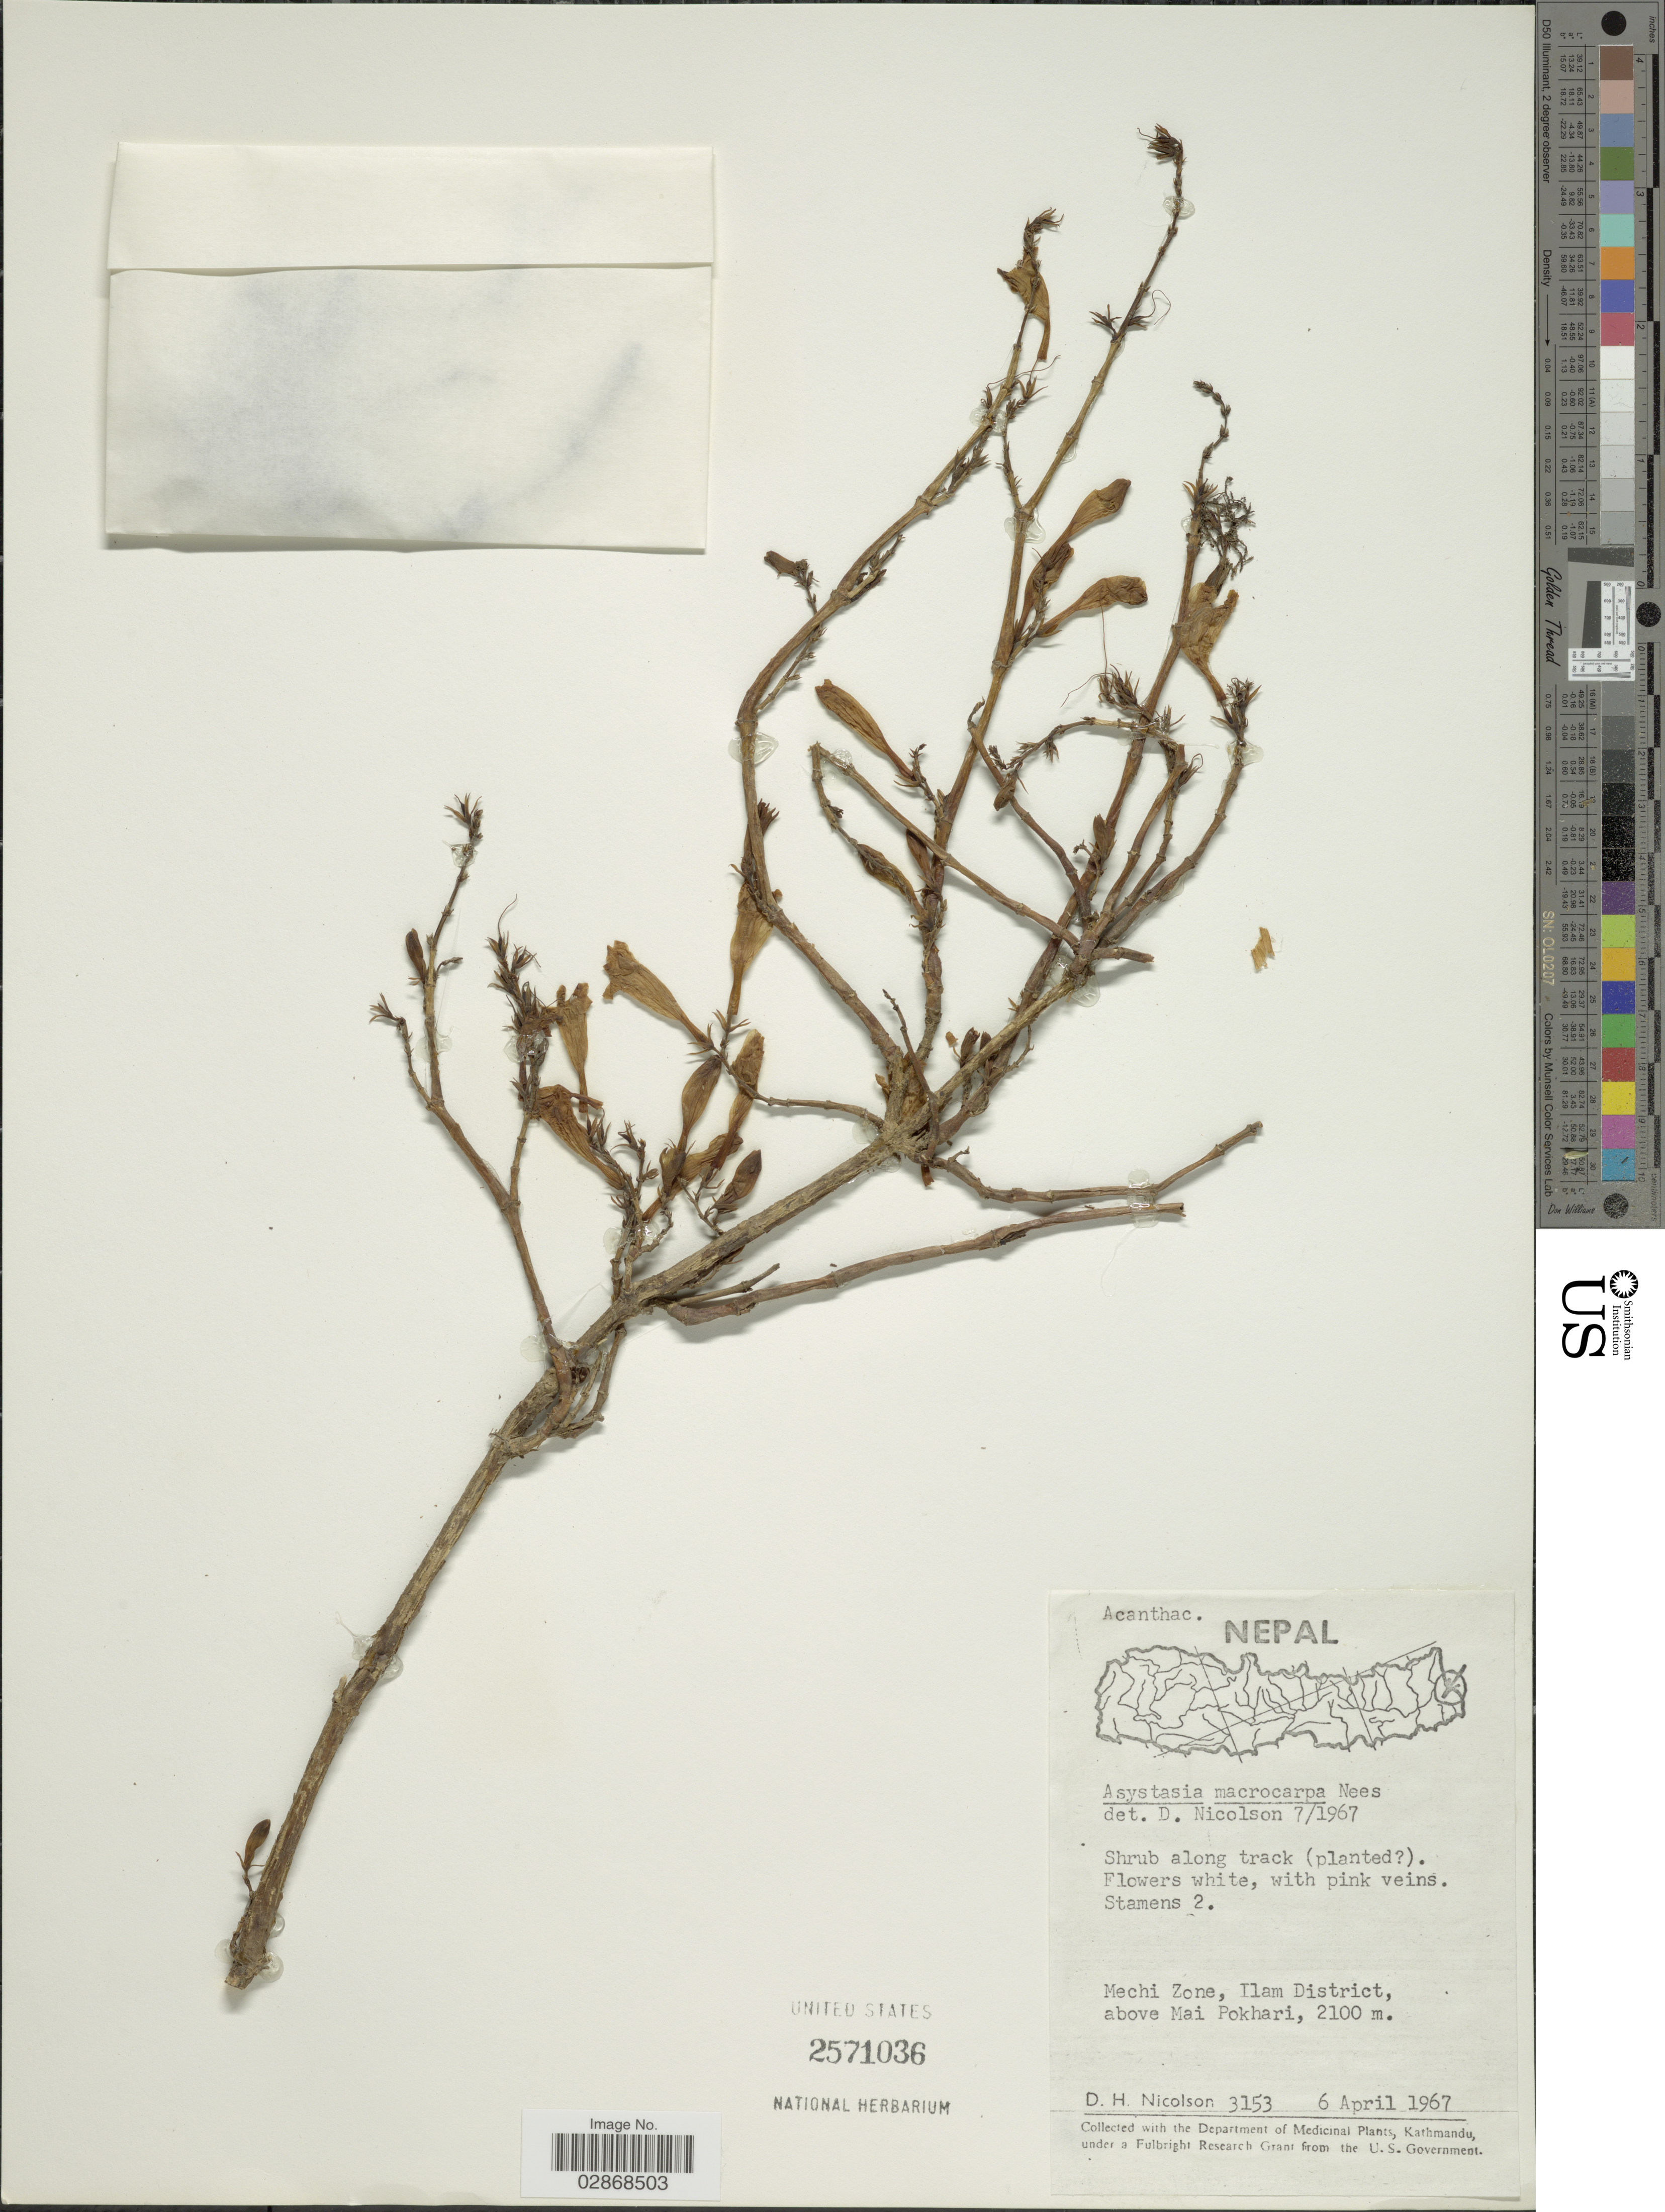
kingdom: Plantae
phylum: Tracheophyta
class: Magnoliopsida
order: Lamiales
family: Acanthaceae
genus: Asystasia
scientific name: Asystasia macrocarpa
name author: Nees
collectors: D. H. Nicolson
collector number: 3153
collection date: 1967-04-06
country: Nepal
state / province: Mechi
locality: Mechi Zone, Ilam District, above Mai Pokhari.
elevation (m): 2100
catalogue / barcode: US 2571036